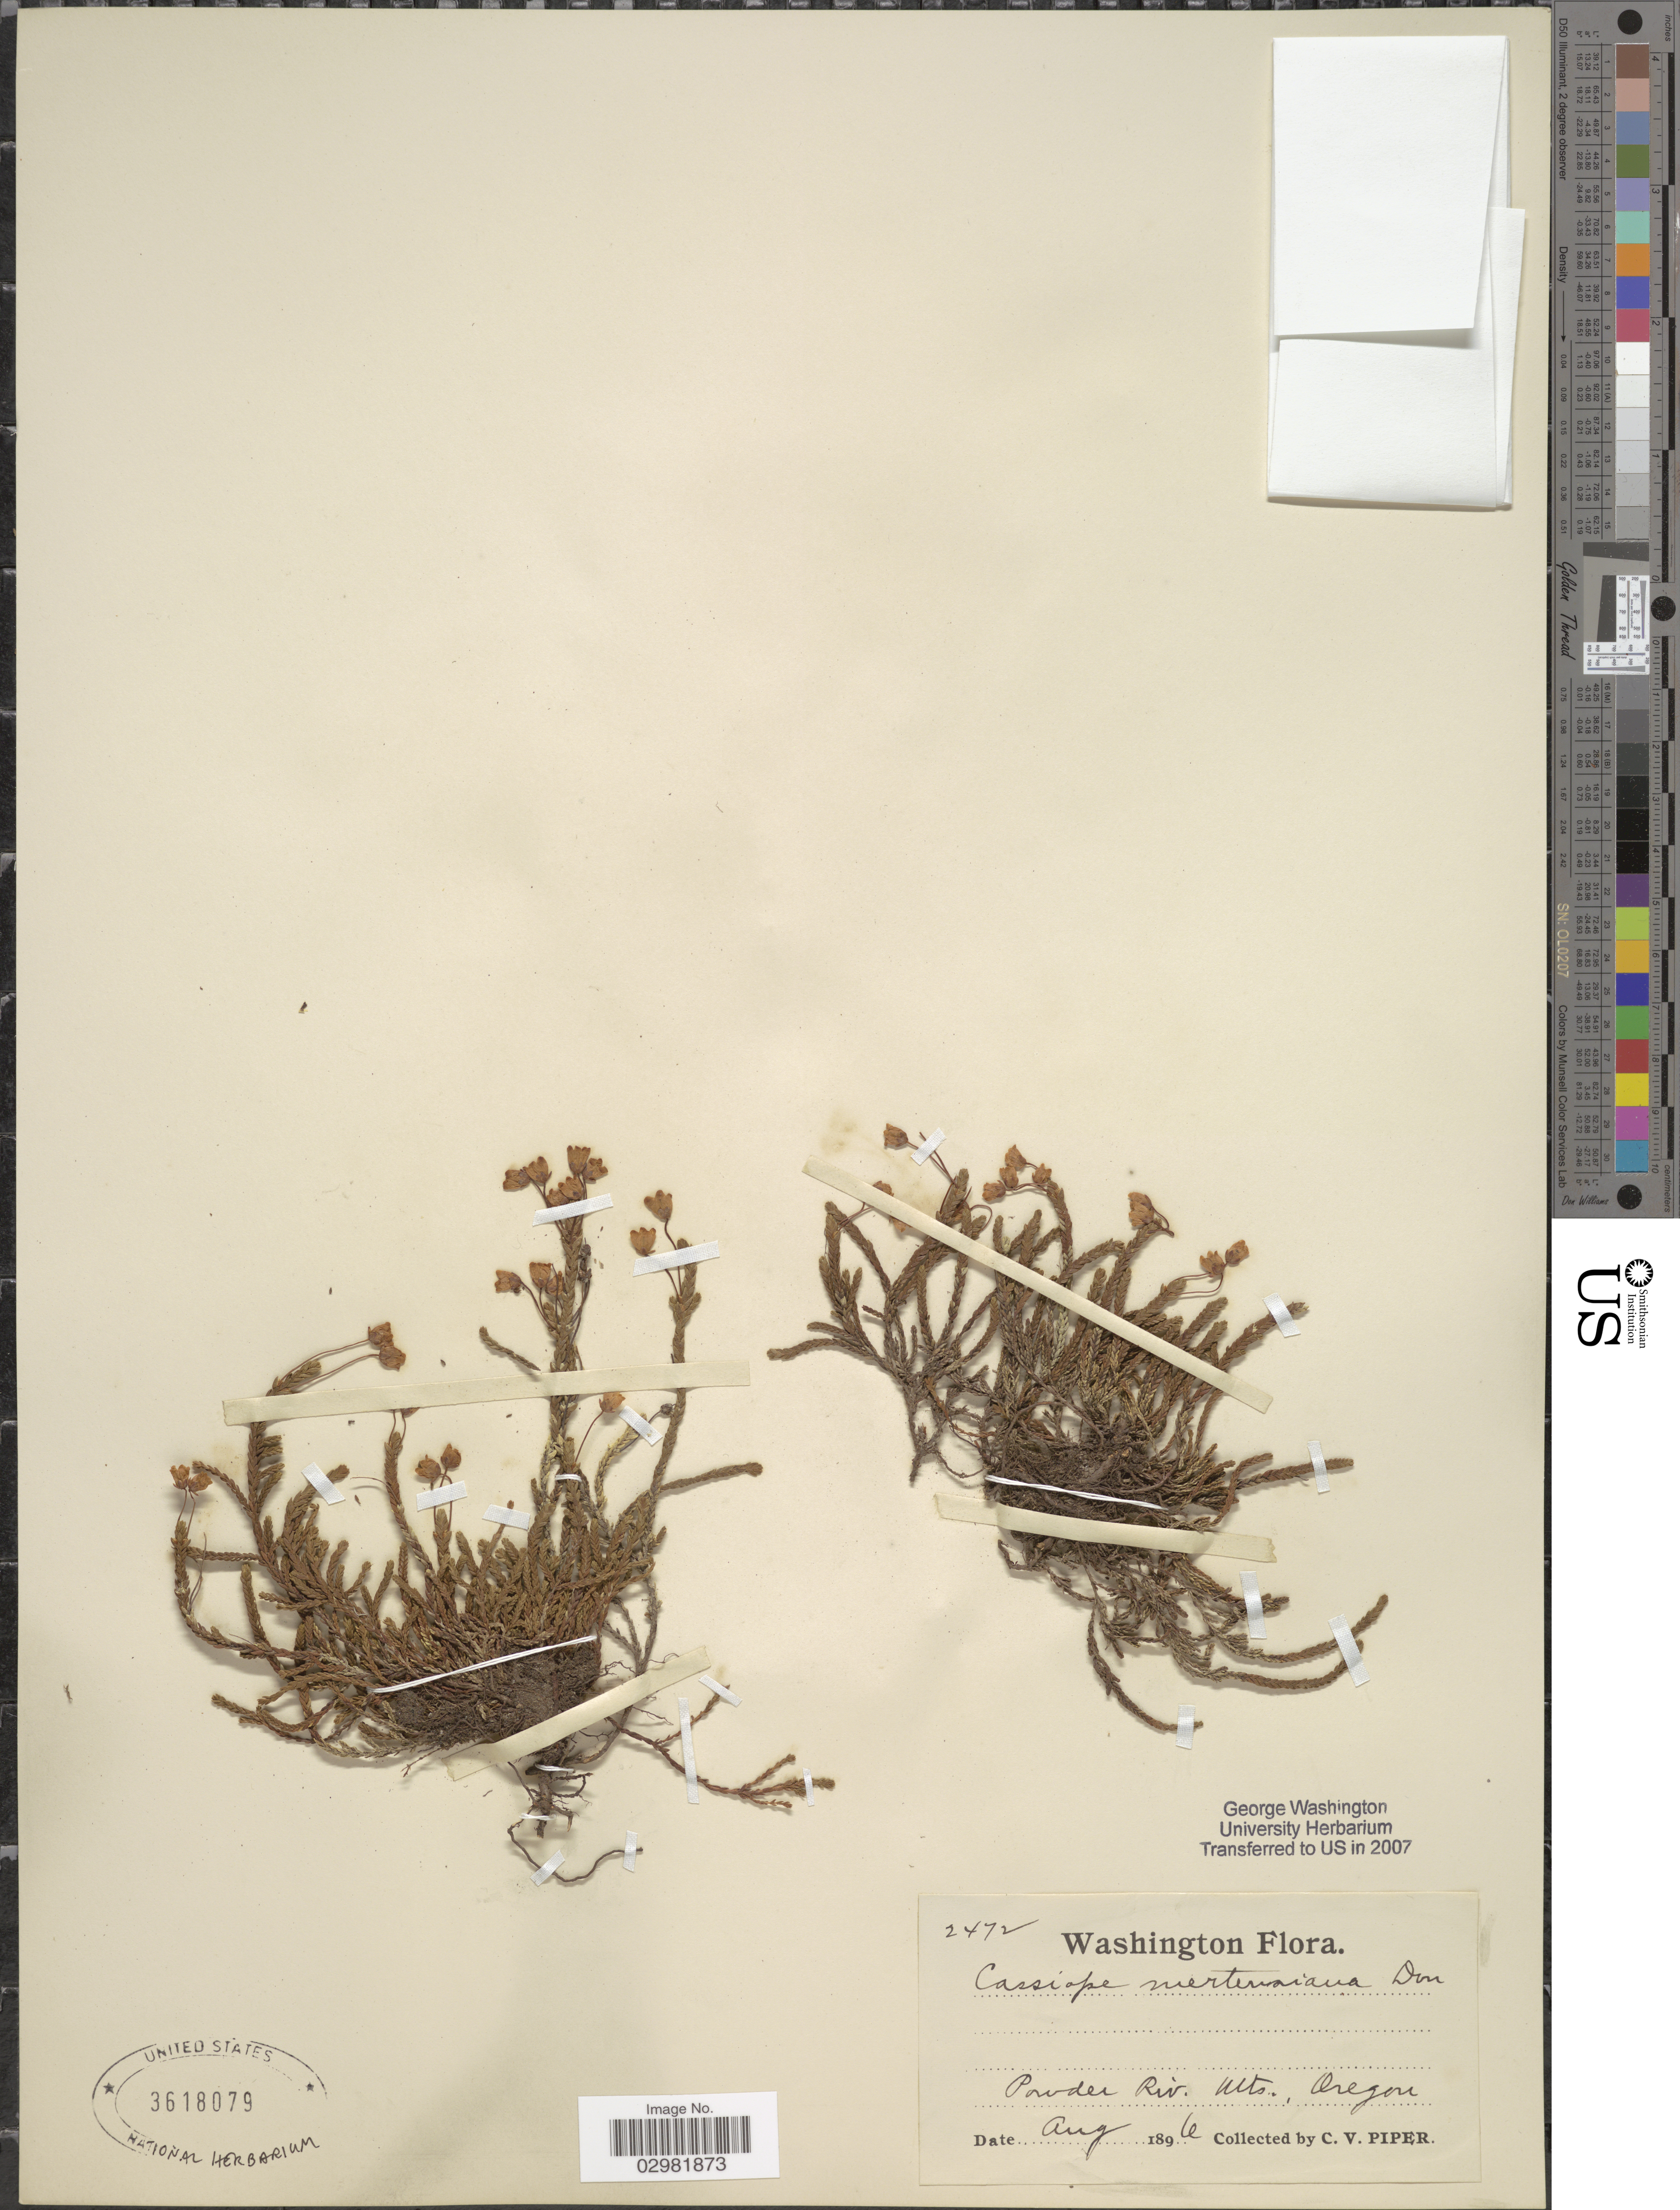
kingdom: Plantae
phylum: Tracheophyta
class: Magnoliopsida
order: Ericales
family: Ericaceae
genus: Cassiope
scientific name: Cassiope mertensiana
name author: (Bong.) G. Don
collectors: C. V. Piper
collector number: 2472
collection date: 1896-08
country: United States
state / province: Oregon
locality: Powder Riv. Mts.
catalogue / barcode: US 3618079